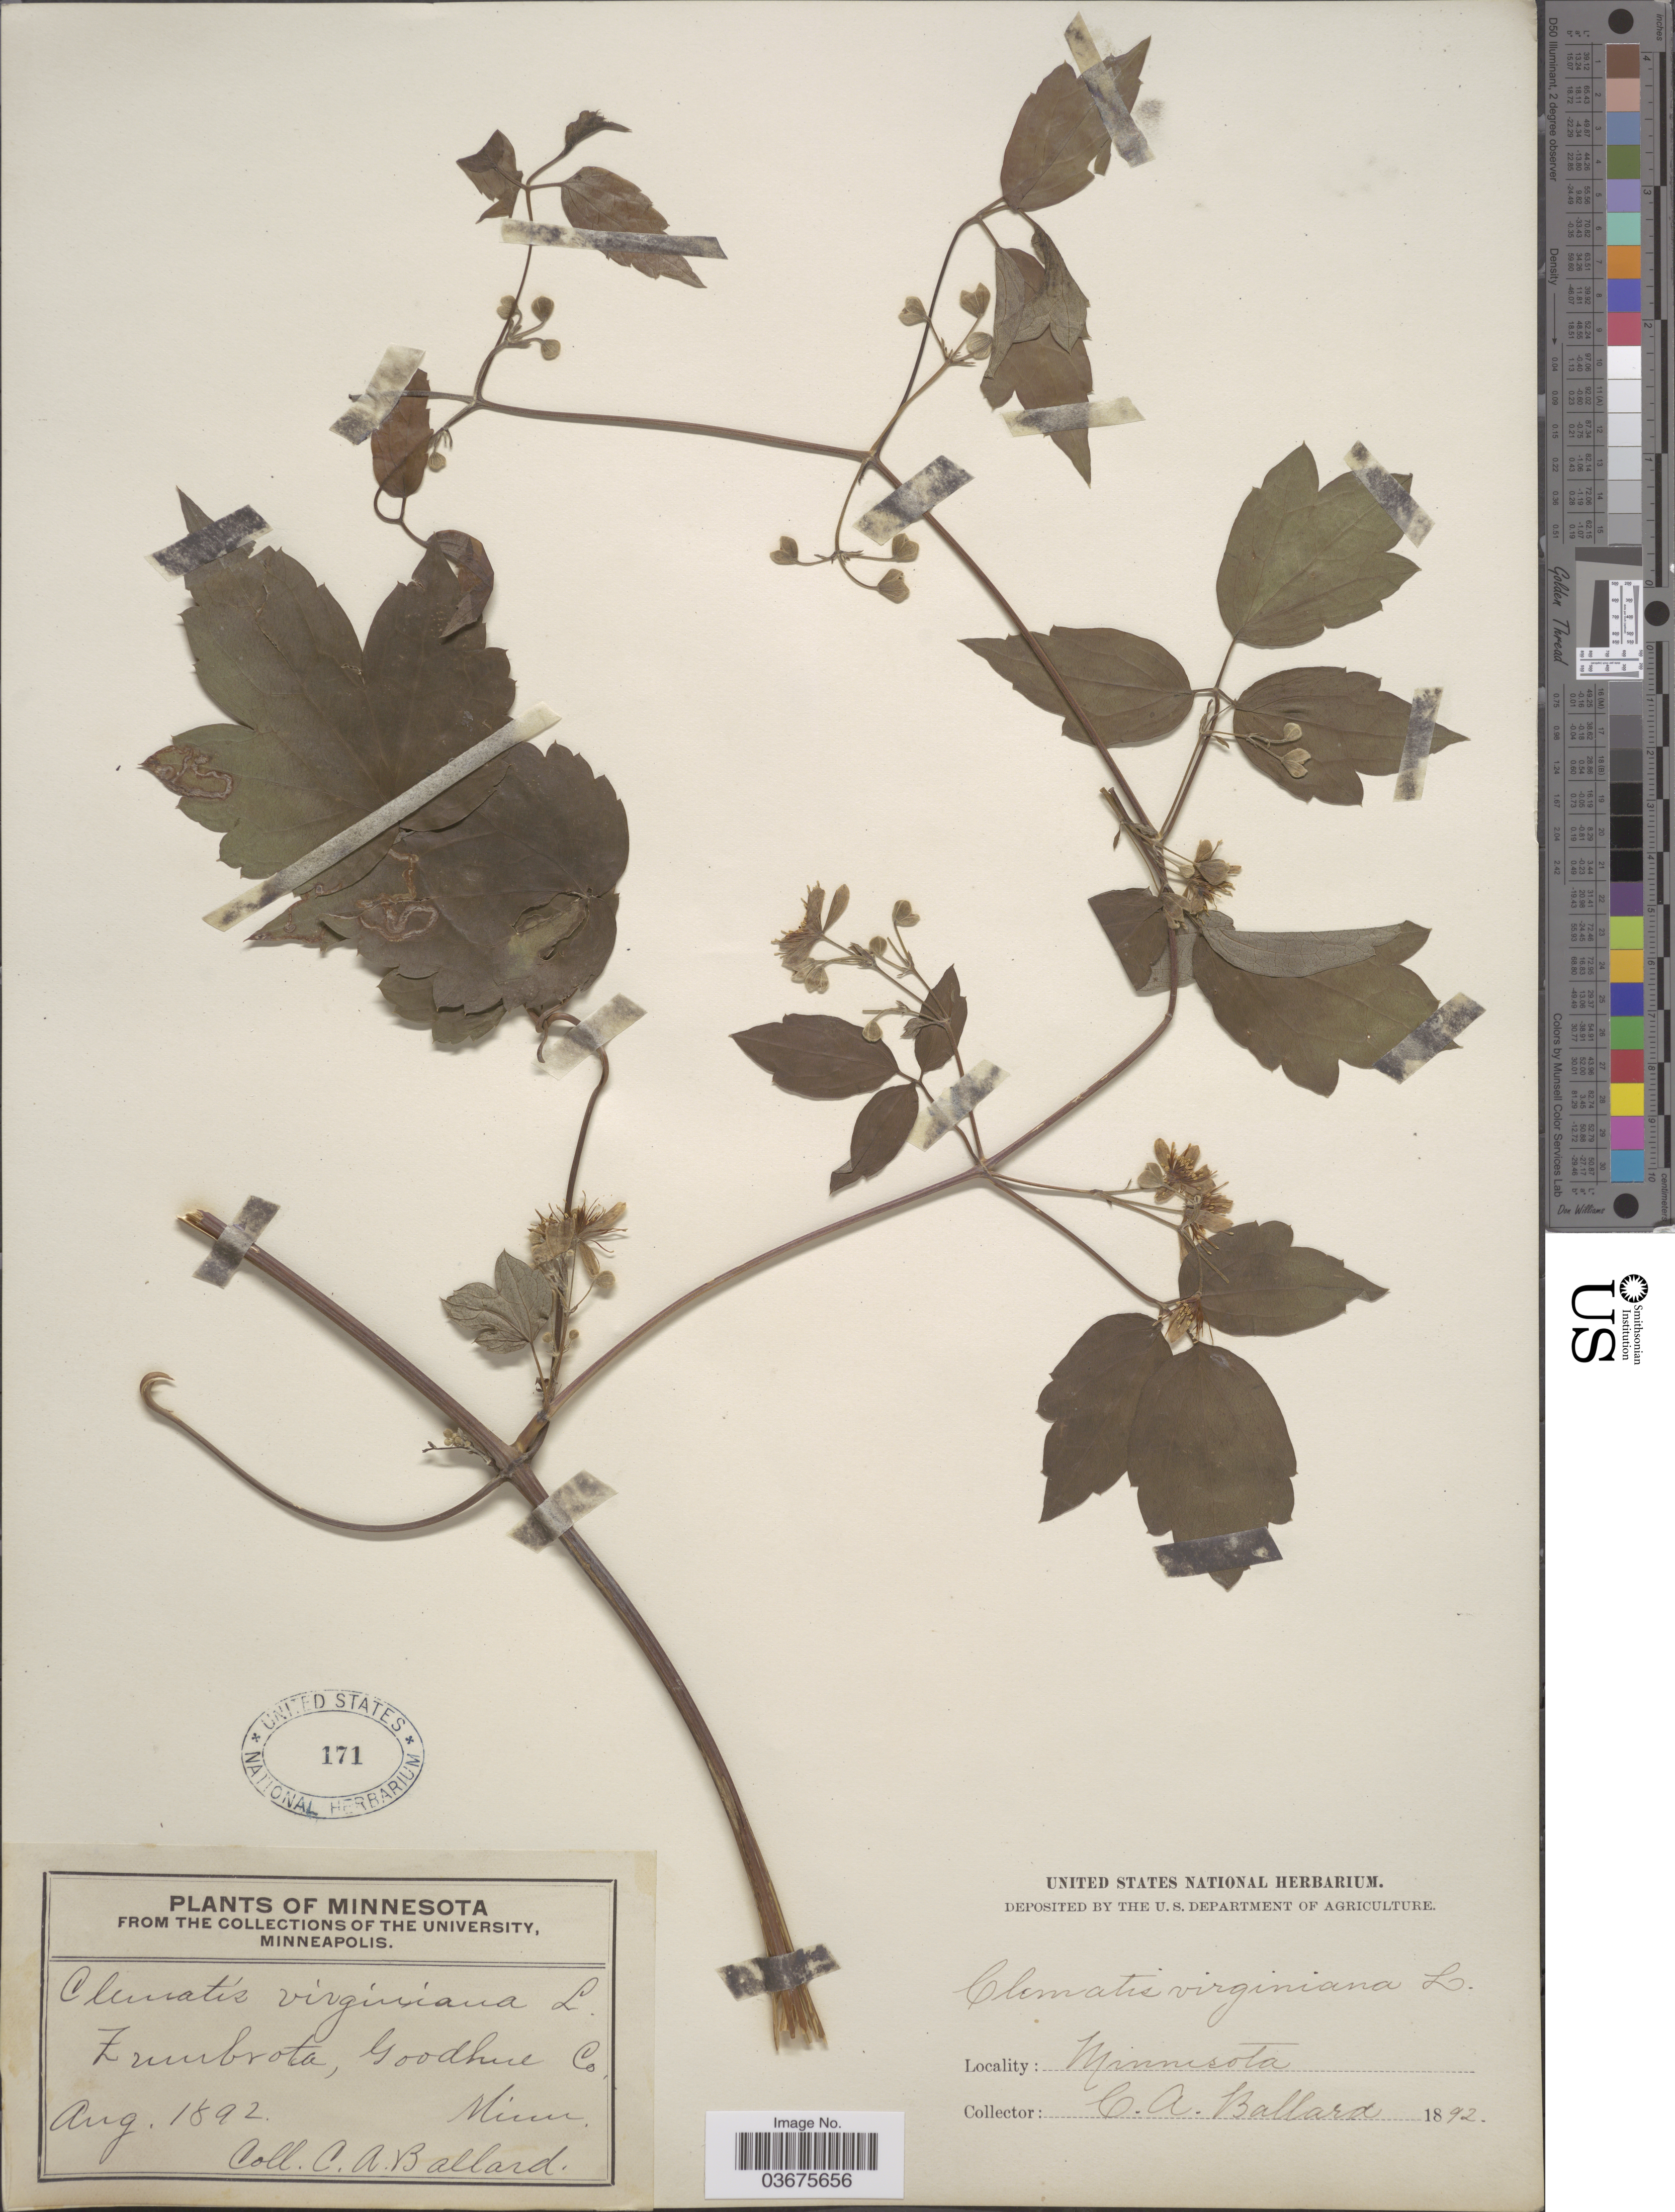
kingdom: Plantae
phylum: Tracheophyta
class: Magnoliopsida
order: Ranunculales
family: Ranunculaceae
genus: Clematis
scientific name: Clematis virginiana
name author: L.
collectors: C. A. Ballard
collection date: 1892-08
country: United States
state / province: Minnesota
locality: Zumbrota, Goodhue Co.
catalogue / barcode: US 171